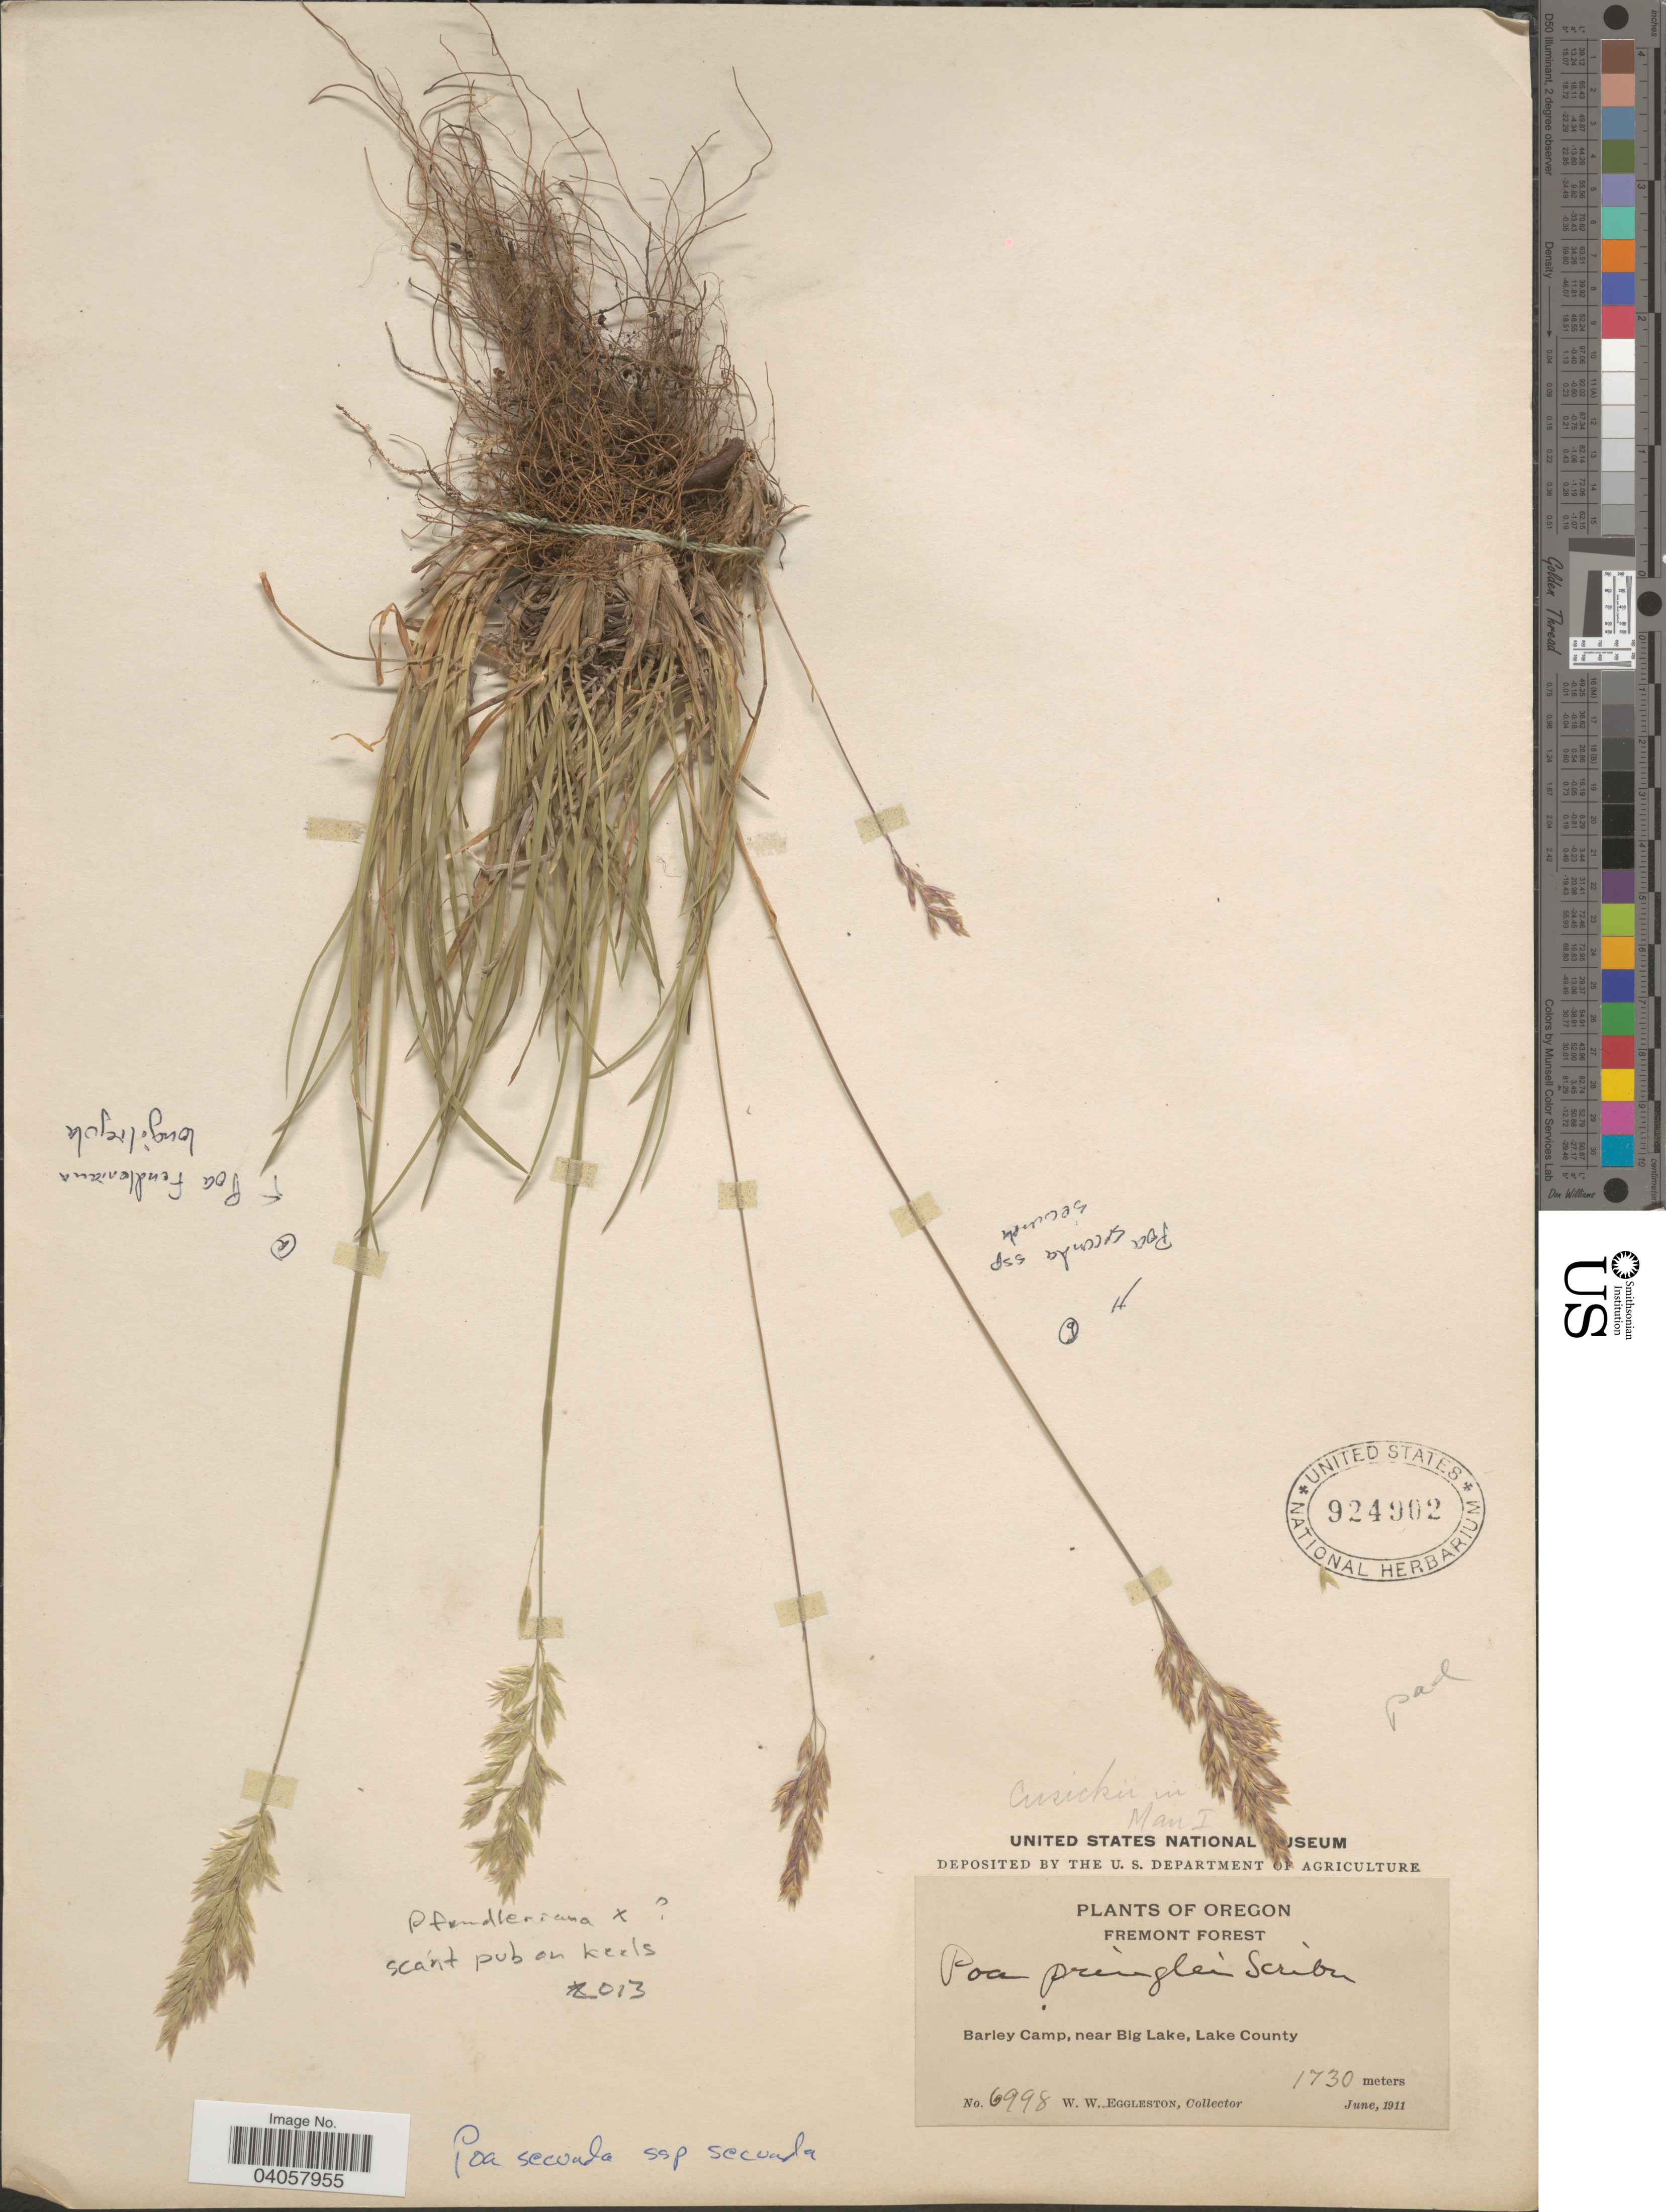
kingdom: Plantae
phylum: Tracheophyta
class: Liliopsida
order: Poales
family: Poaceae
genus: Poa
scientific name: Poa fendleriana subsp. longiligula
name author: (Scribn. & T.A. Williams) Soreng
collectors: W. W. Eggleston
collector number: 6998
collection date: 1911-06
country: United States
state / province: Oregon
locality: Fremont Forest. Barley Camp, near Big Lake, Lake County.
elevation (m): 1730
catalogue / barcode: US 924902